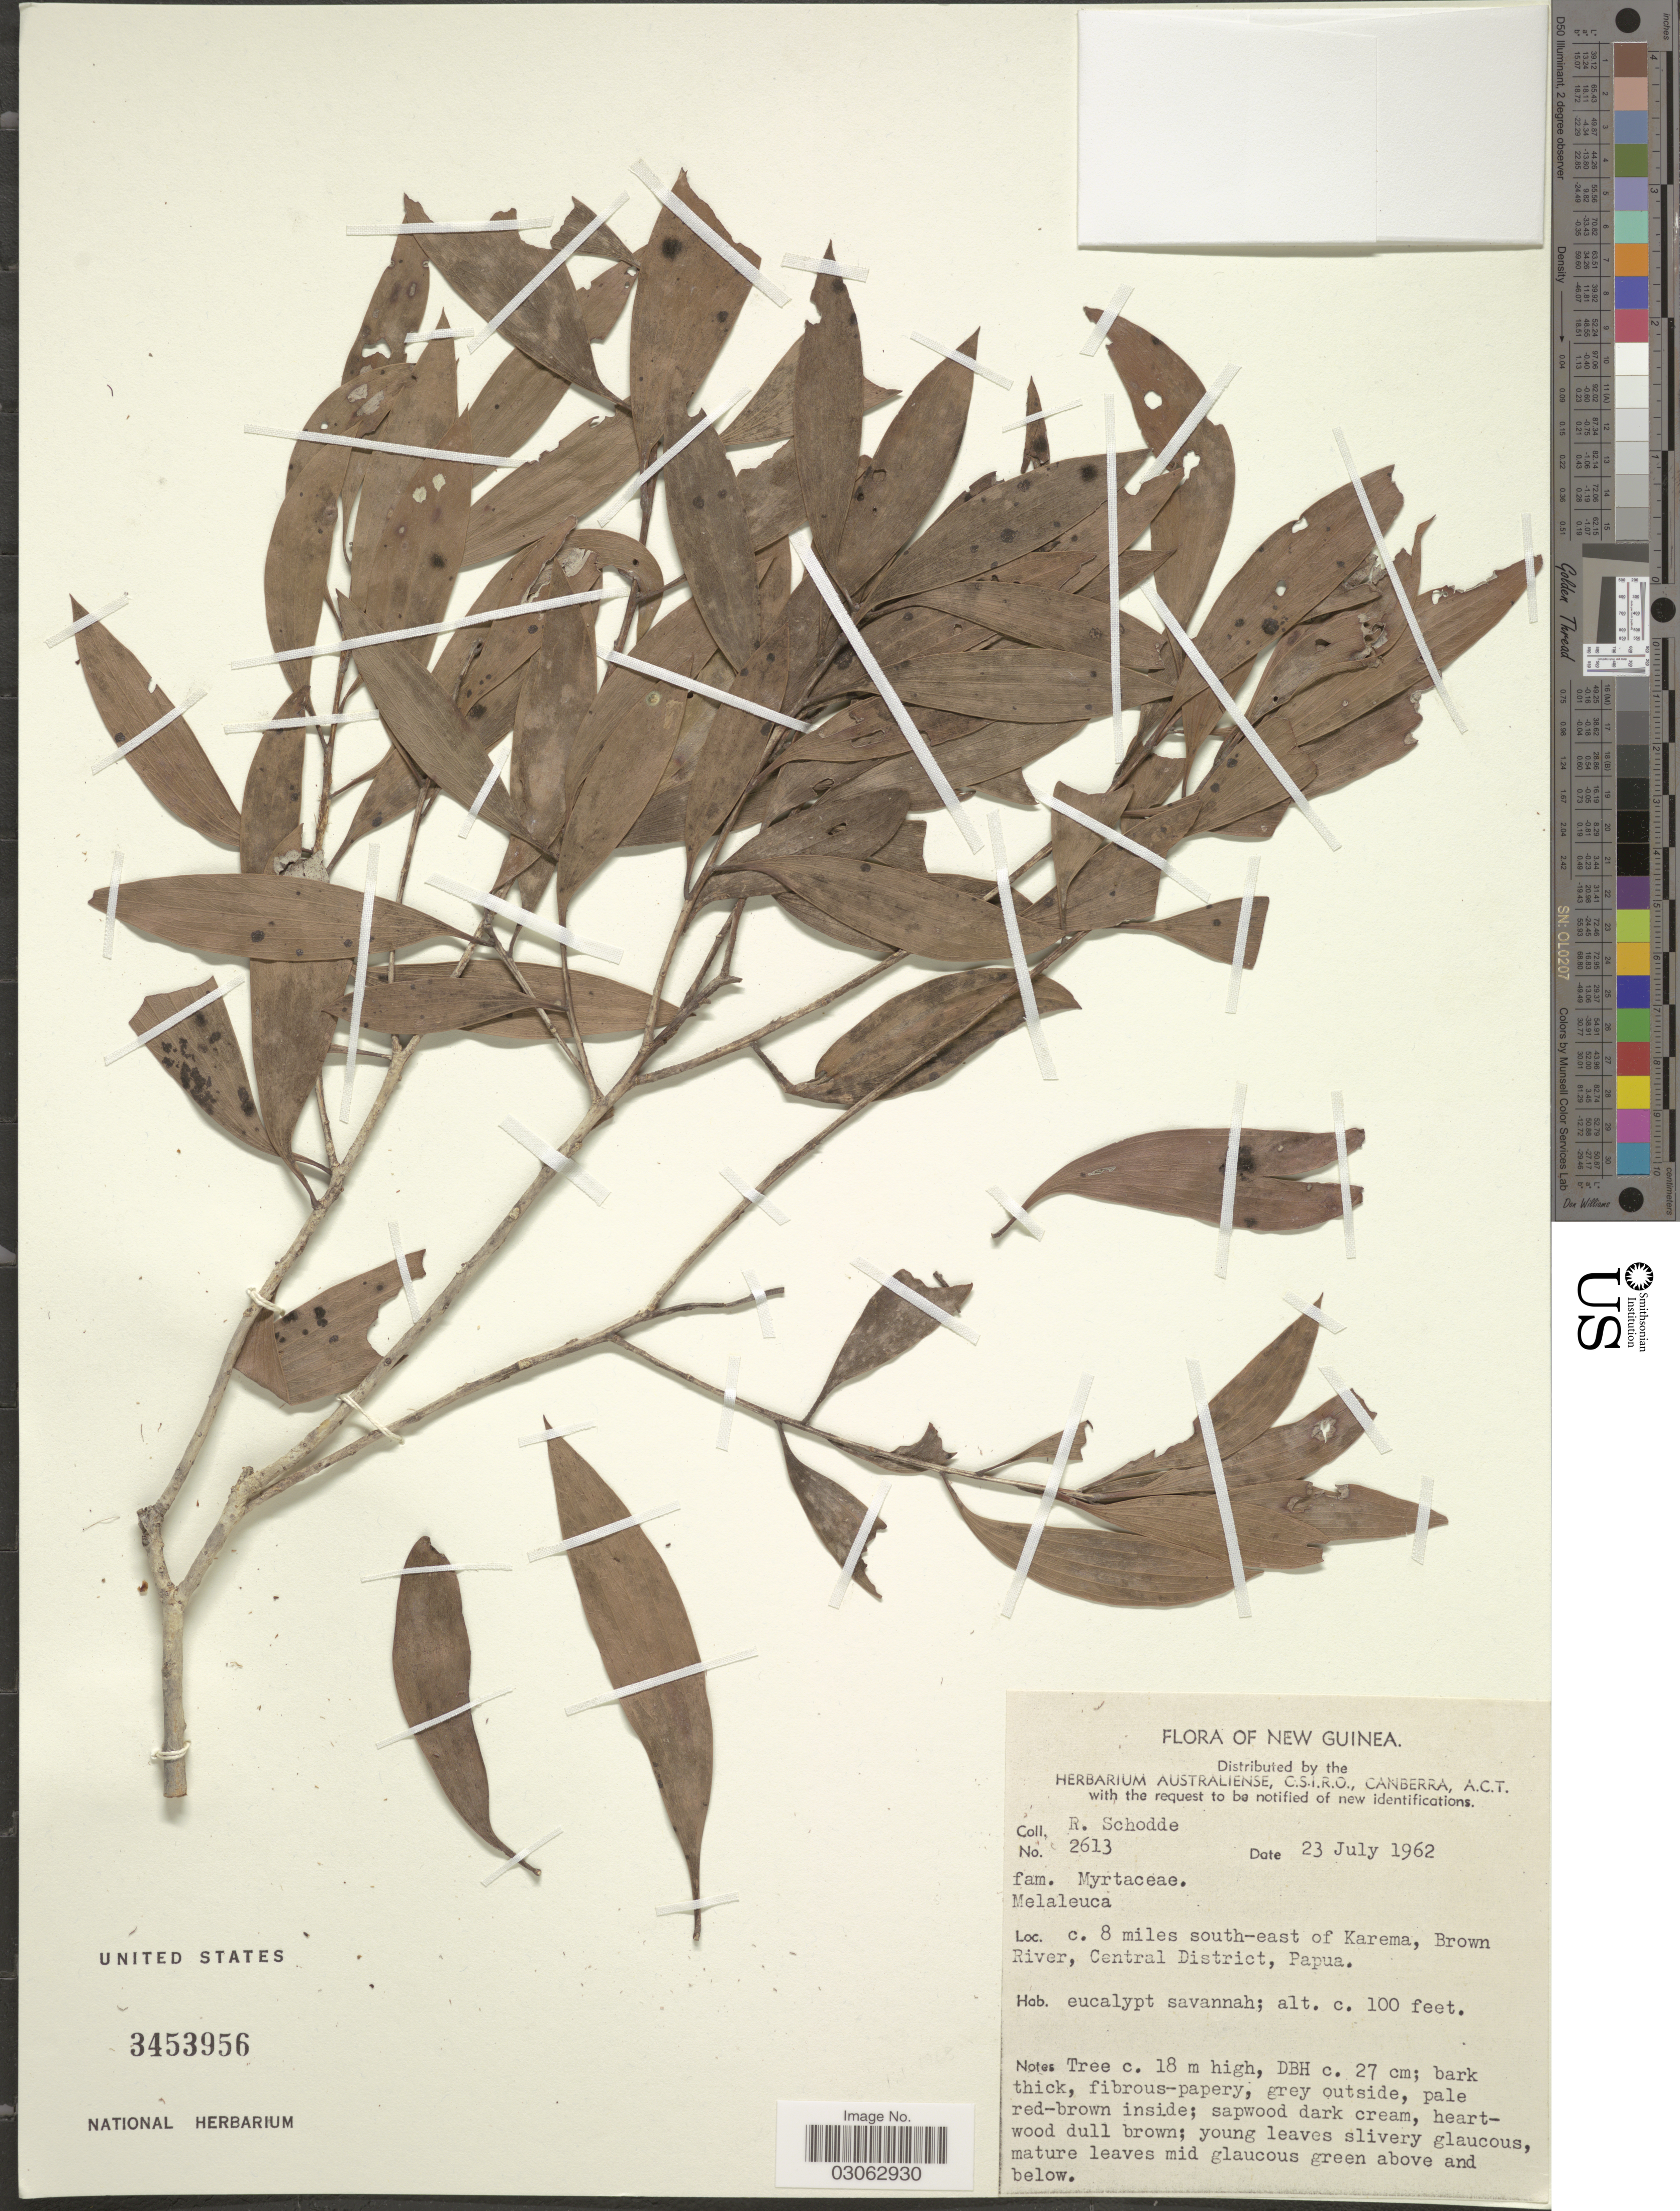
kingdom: Plantae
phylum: Tracheophyta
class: Magnoliopsida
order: Myrtales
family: Myrtaceae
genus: Melaleuca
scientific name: Melaleuca sp.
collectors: R. Schodde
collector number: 2613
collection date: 1962-07-23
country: Papua New Guinea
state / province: Central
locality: New Guinea. c. 8 miles south-east of Karema, Brown River, Central District.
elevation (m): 30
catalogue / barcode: US 3453956